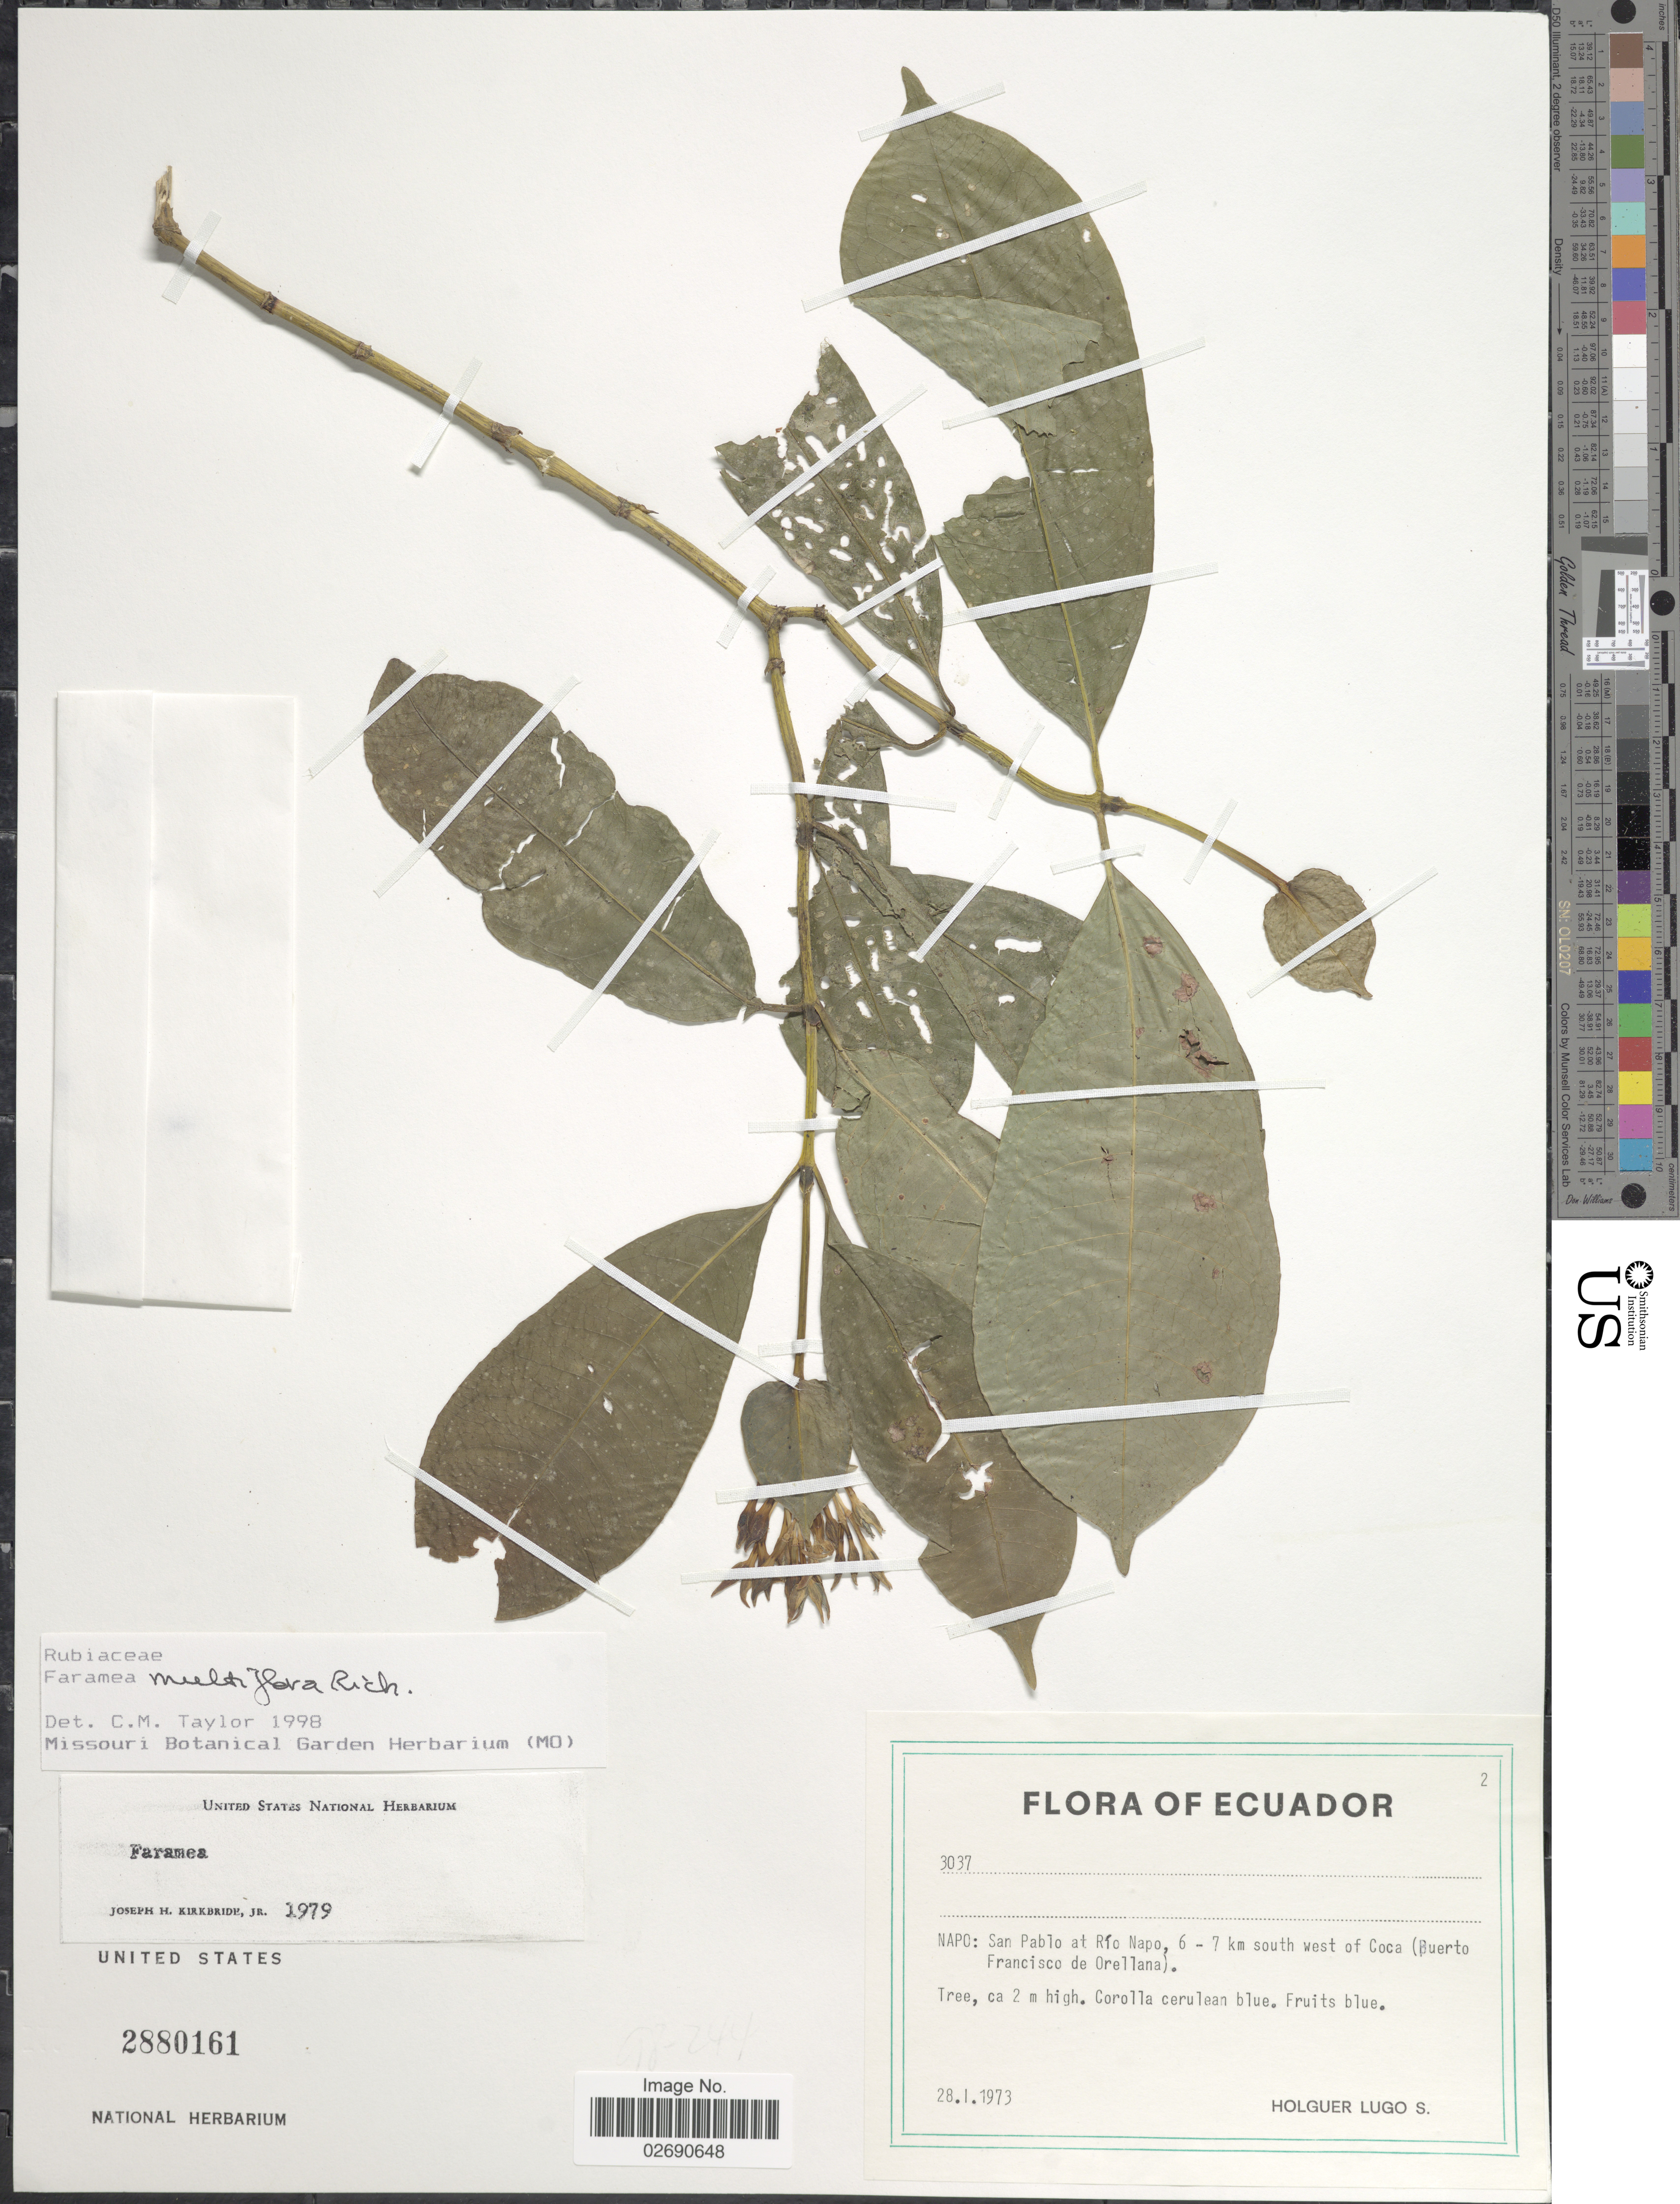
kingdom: Plantae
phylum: Tracheophyta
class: Magnoliopsida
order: Gentianales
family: Rubiaceae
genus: Faramea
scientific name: Faramea multiflora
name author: A. Rich. ex DC.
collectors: H. Lugo S.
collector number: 3037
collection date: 1973-01-28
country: Ecuador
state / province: Napo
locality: San Pablo at Río Napo, 6-7 km south west of Coca (Puerto Francisco de Orellana)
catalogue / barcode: US 2880161